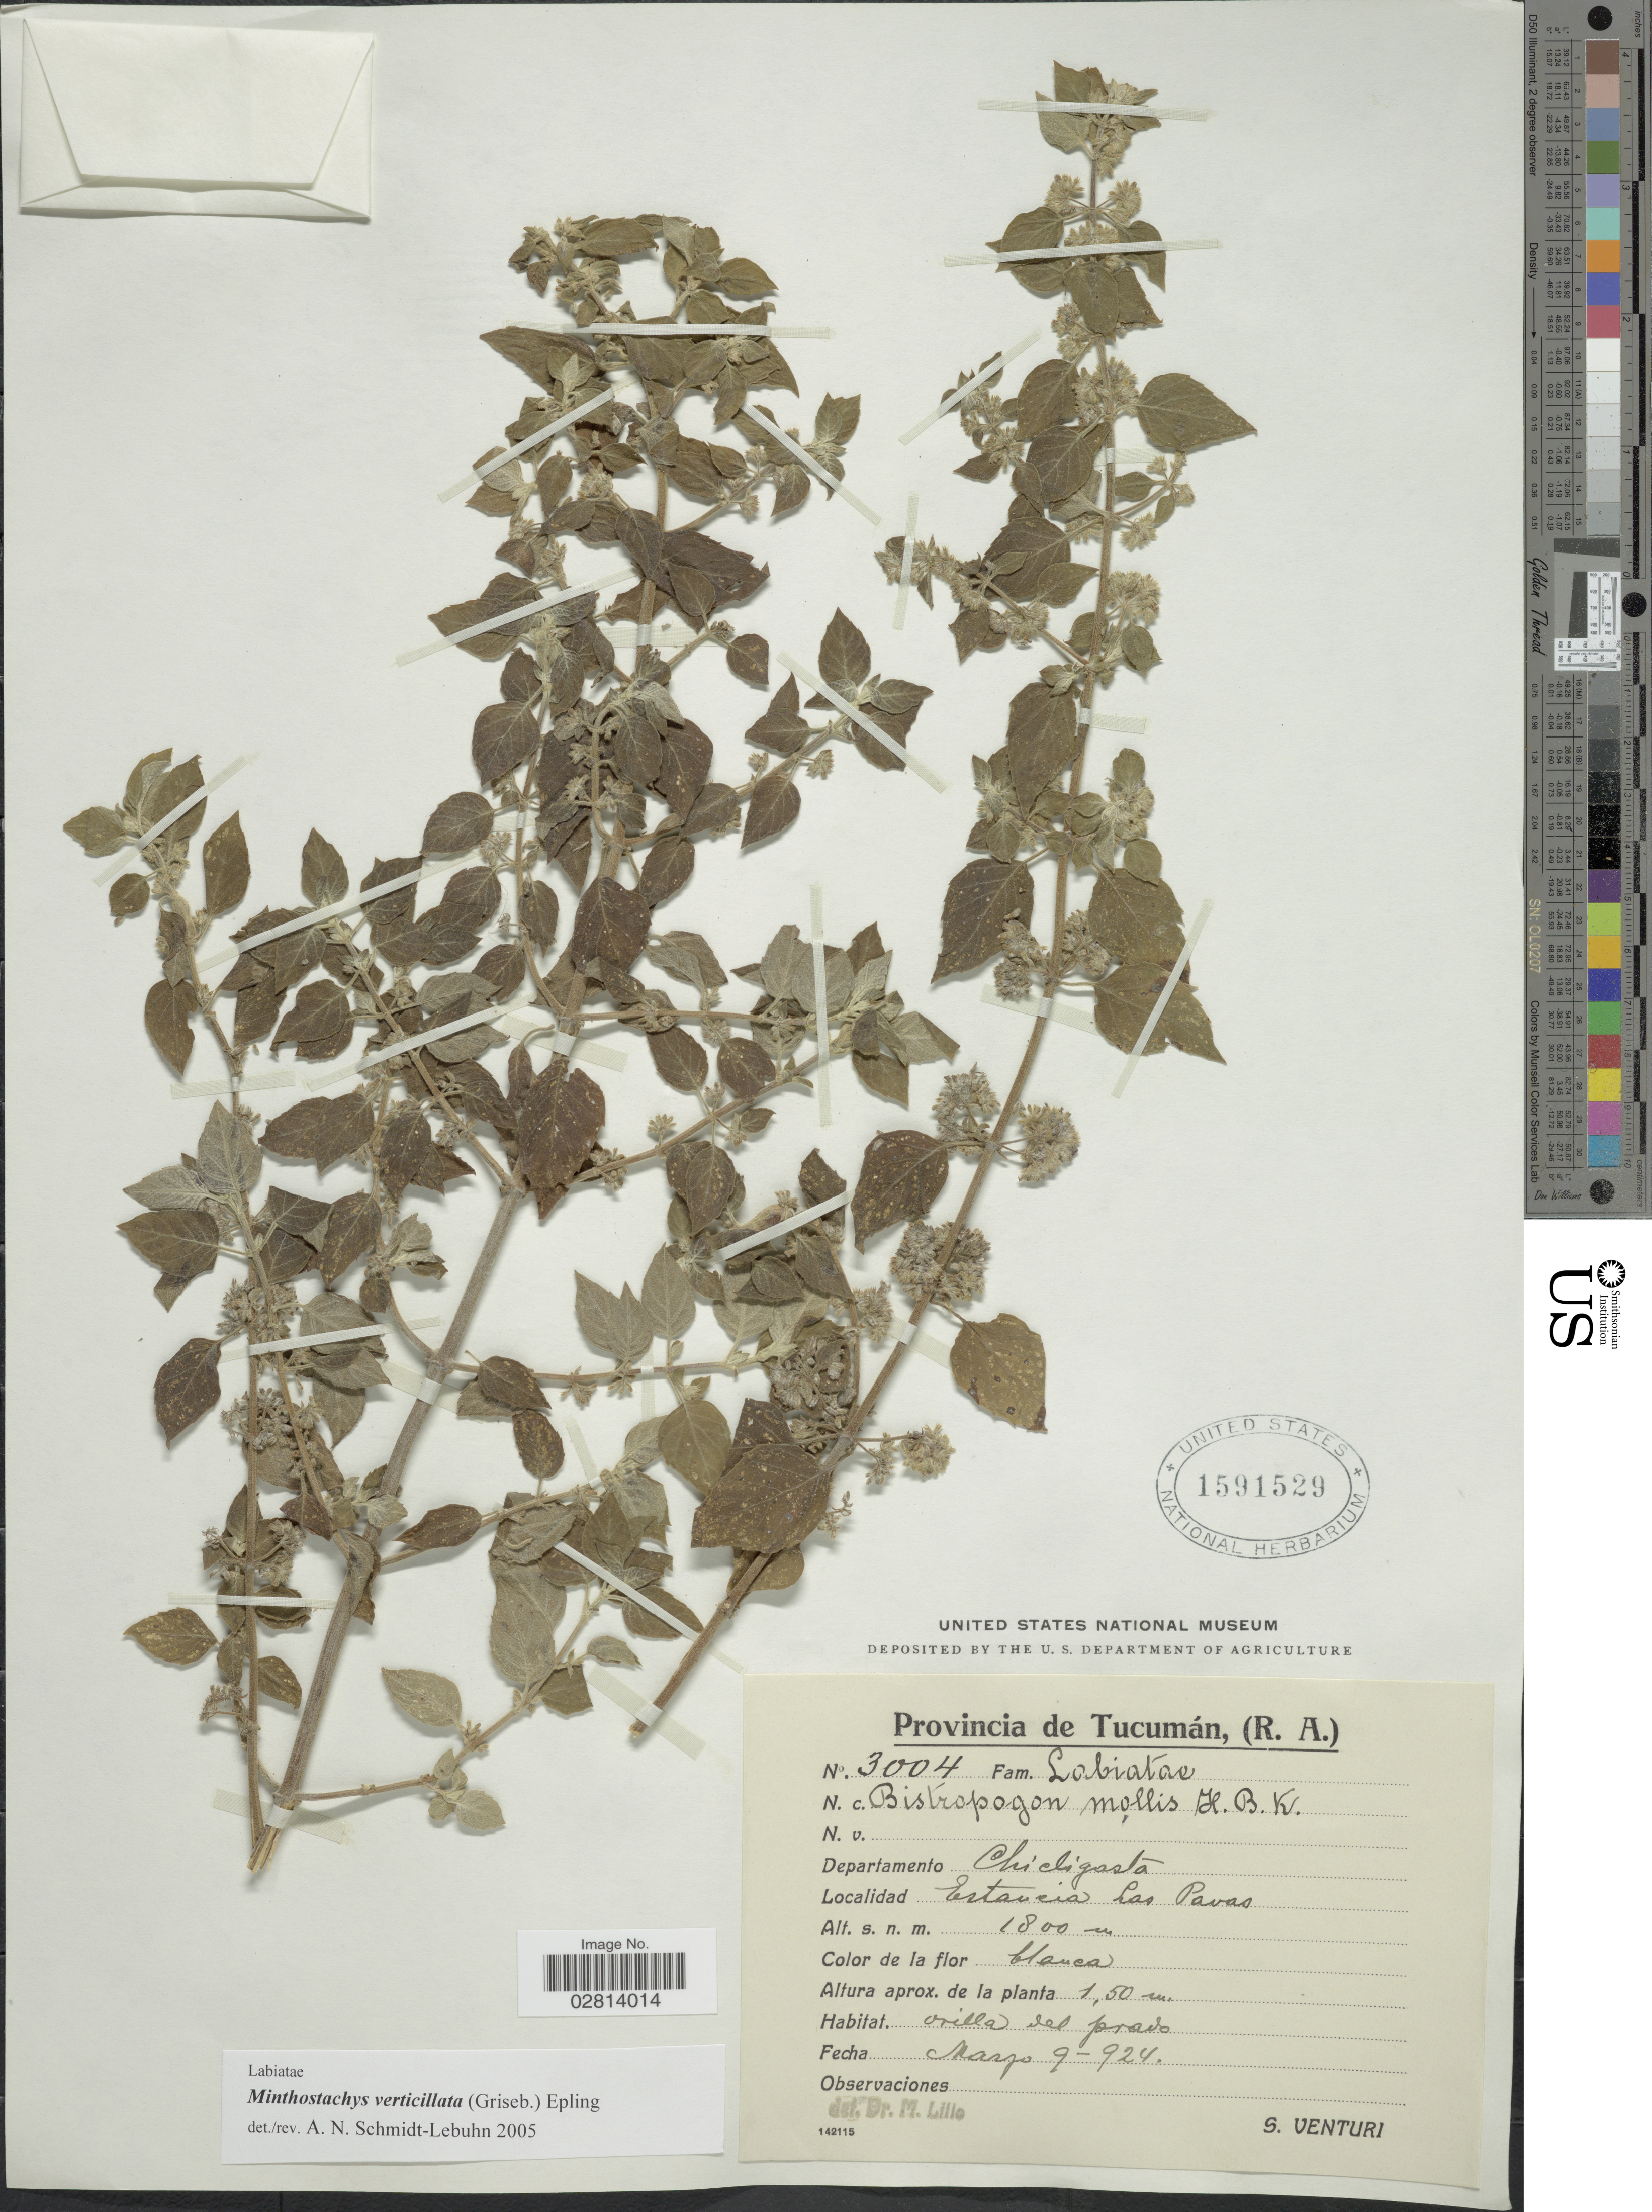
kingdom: Plantae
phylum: Tracheophyta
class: Magnoliopsida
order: Lamiales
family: Lamiaceae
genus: Minthostachys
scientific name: Minthostachys verticillata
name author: (Griseb.) Epling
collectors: S. Venturi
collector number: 3004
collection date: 1924-03-09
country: Argentina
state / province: Tucuman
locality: Provincia de Tucuman, (R.A.) Departamento Chicligasta, Estancia Las Pavas.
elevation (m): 1800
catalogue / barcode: US 1591529